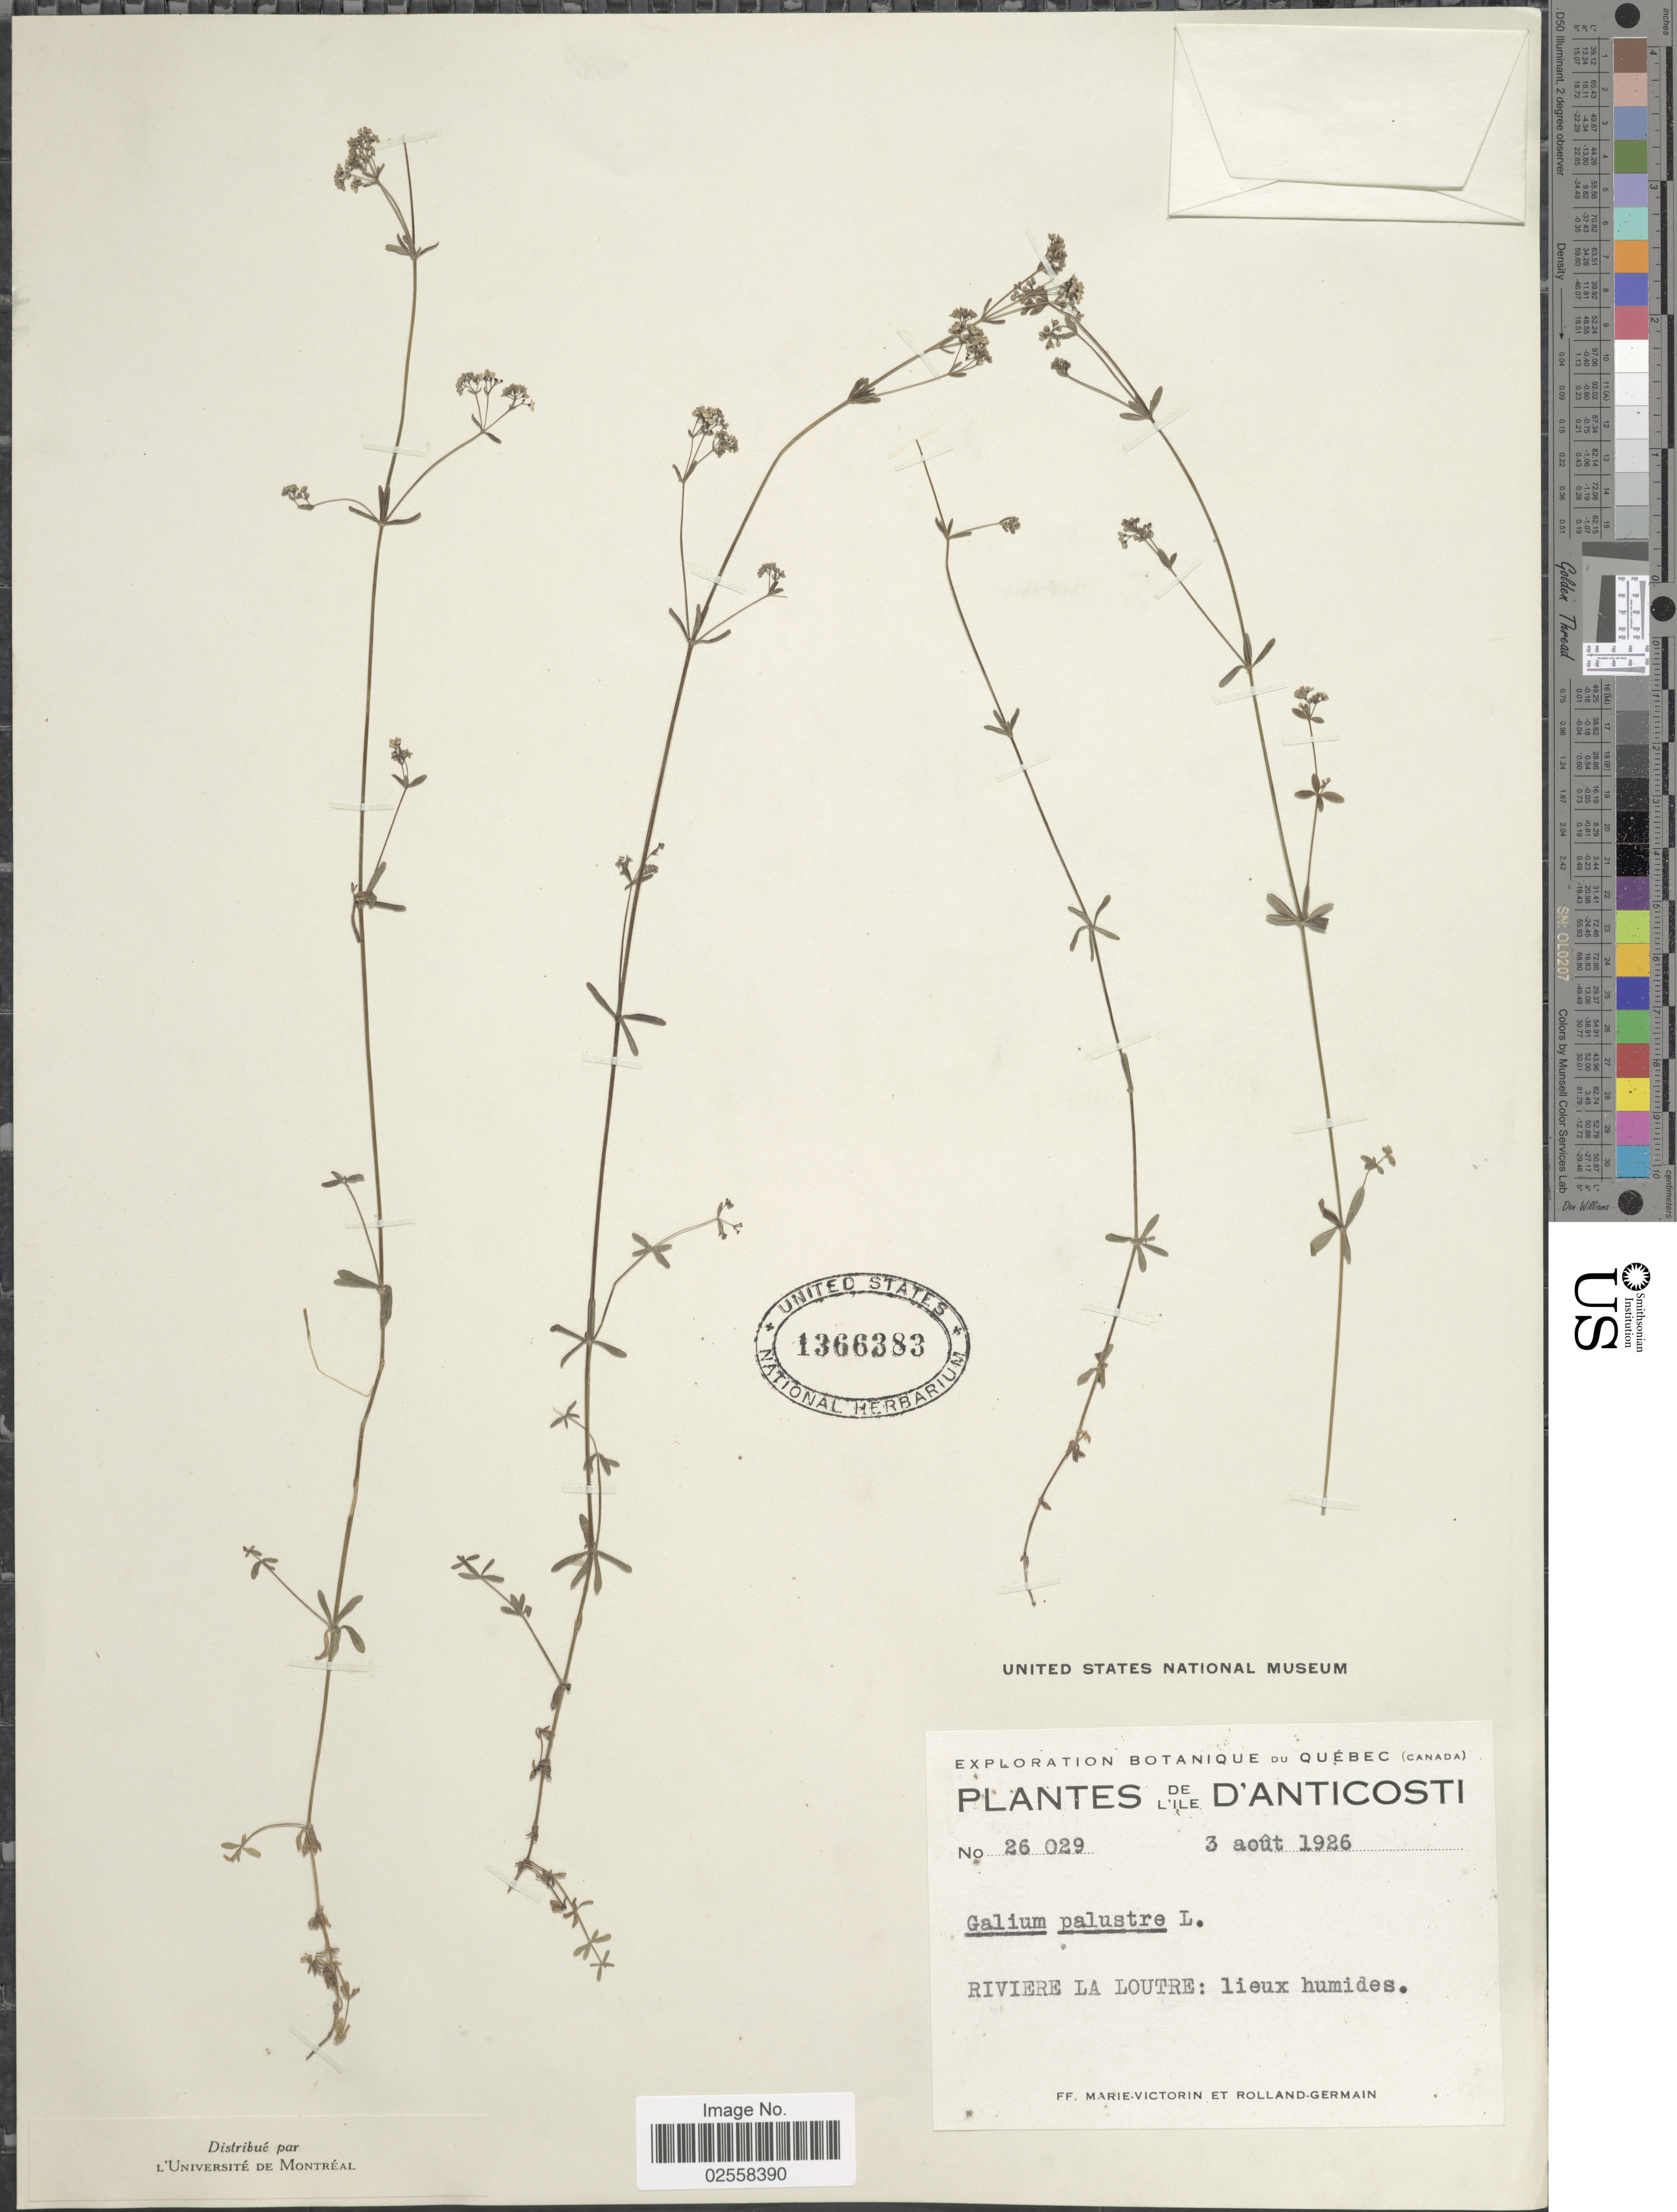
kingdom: Plantae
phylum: Tracheophyta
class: Magnoliopsida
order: Gentianales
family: Rubiaceae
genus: Galium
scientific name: Galium plumosum subsp. plumosum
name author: Rusby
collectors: F. Marie-Victorin & Rolland-Germain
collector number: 26029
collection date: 1926-08-03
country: Canada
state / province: Quebec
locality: Ile D'Anticosti, Riviere la Loutre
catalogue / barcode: US 1366383